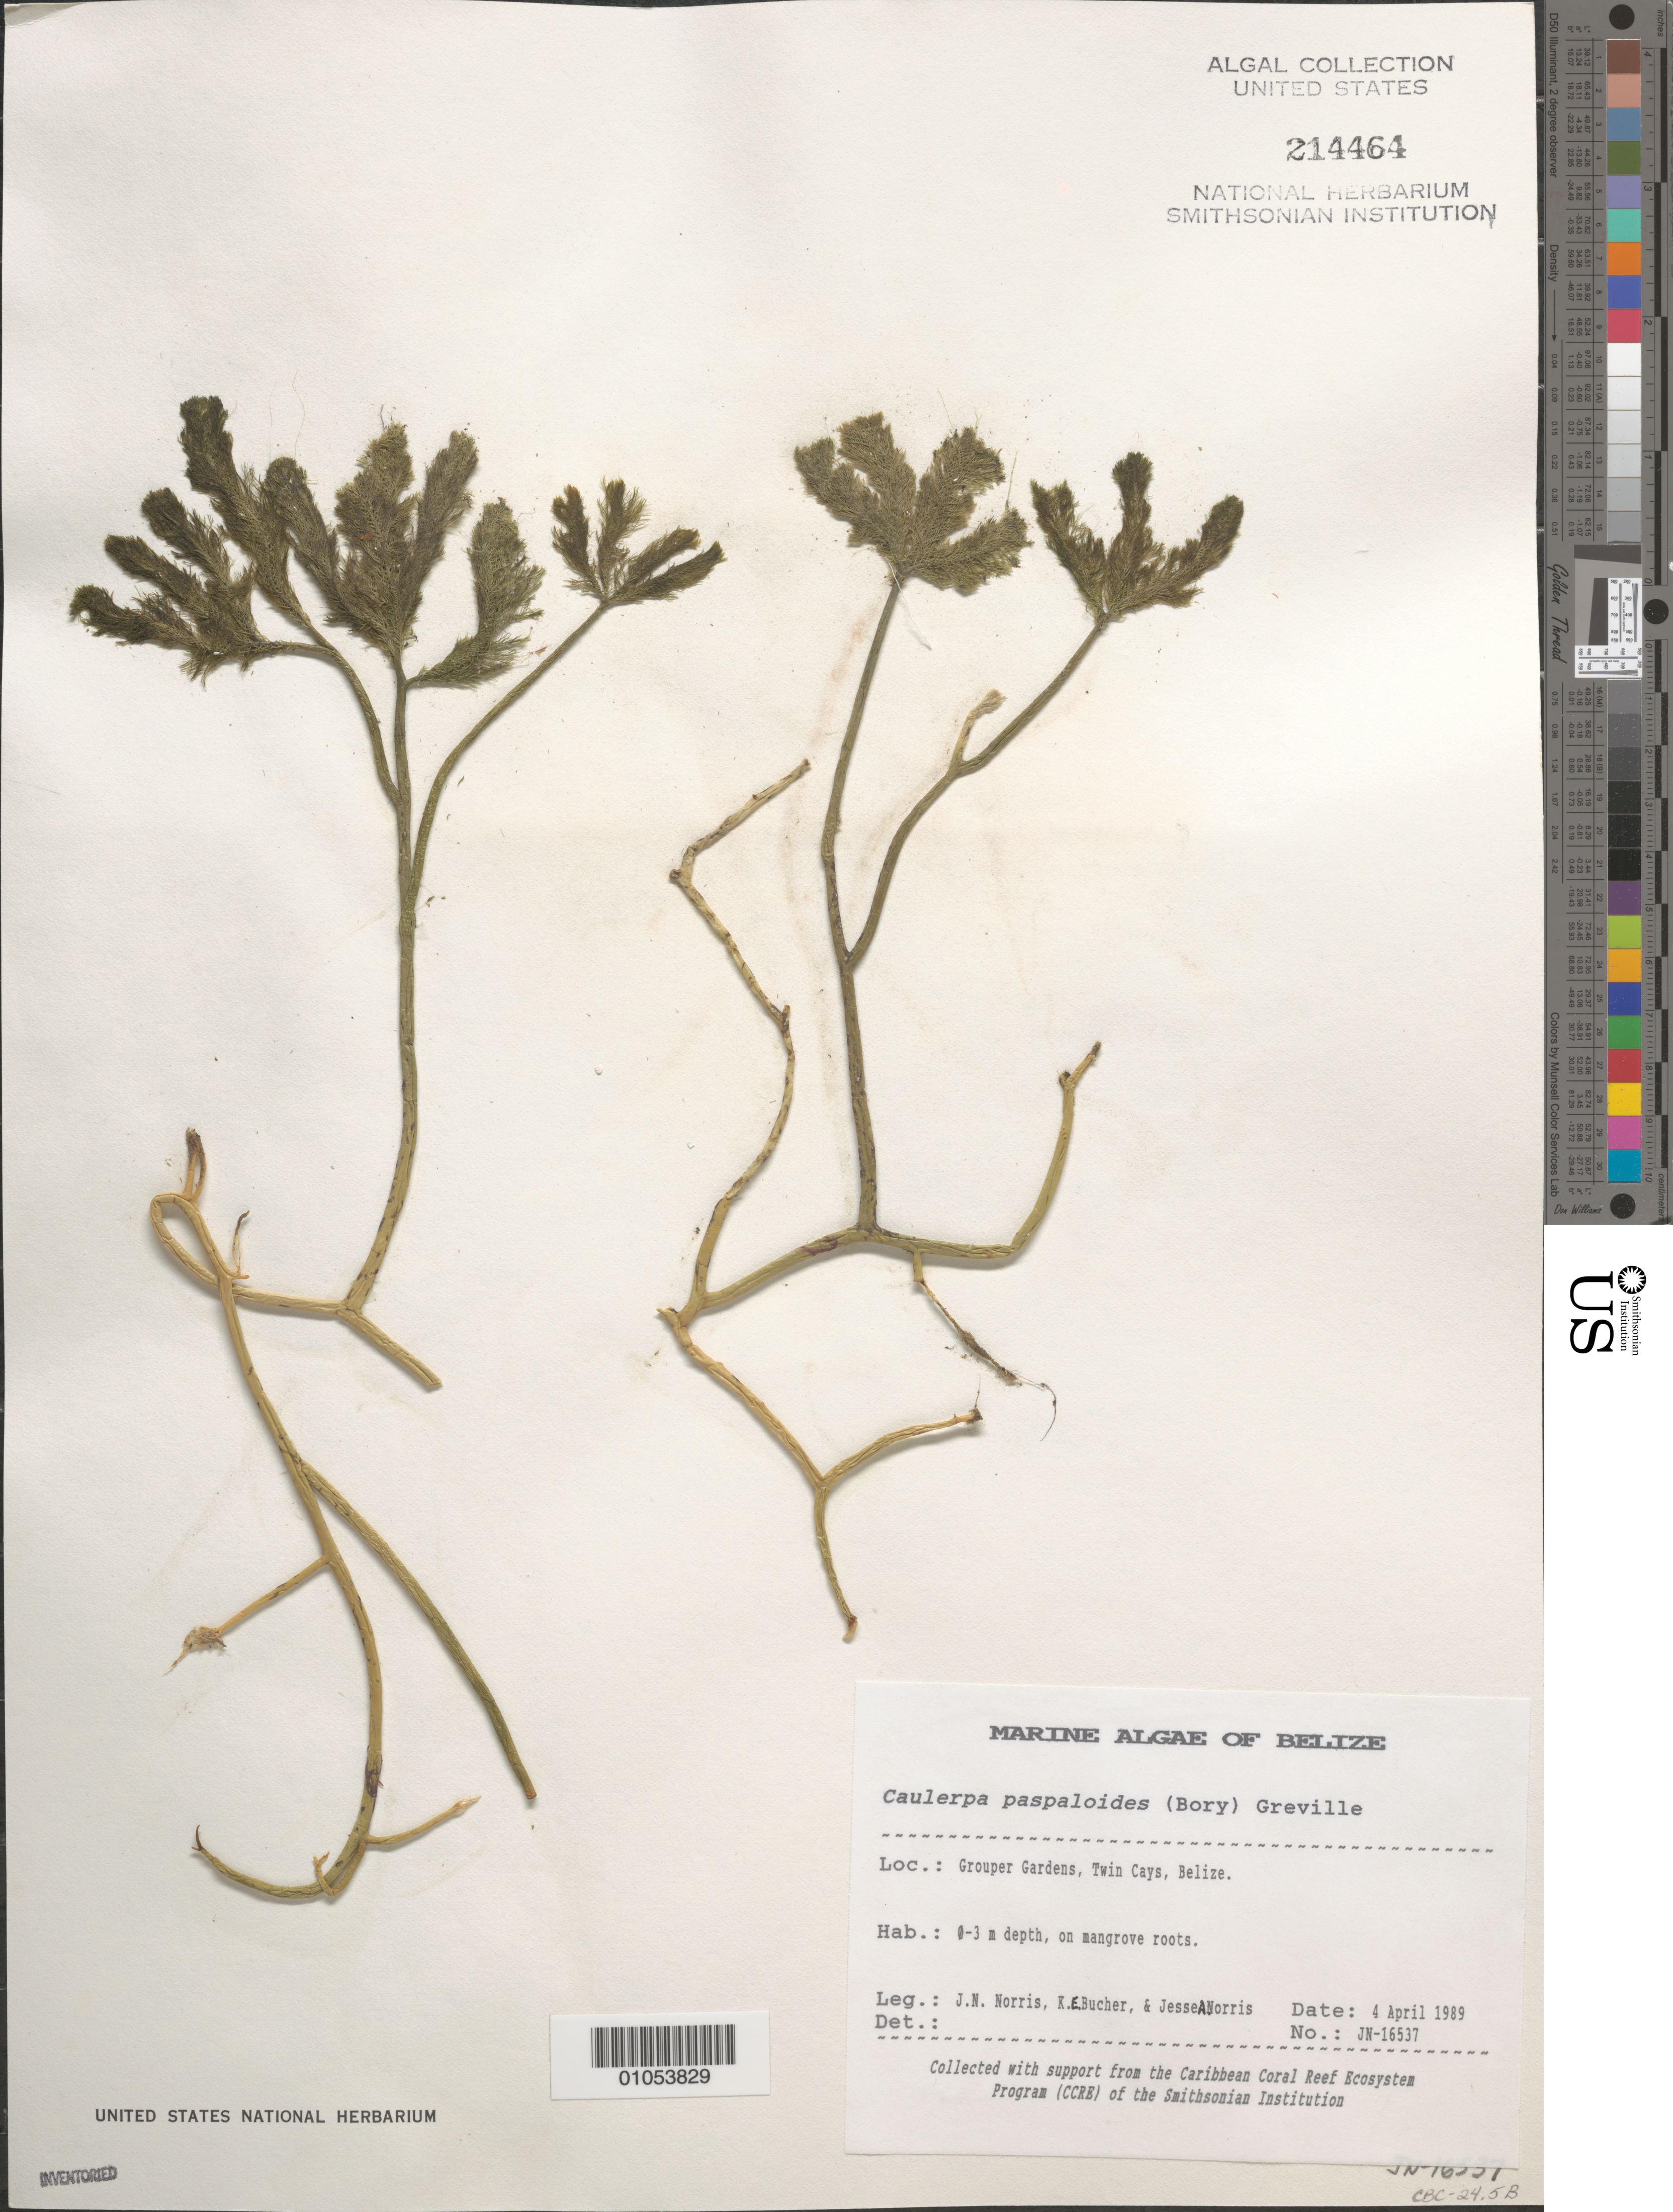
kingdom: Plantae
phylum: Chlorophyta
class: Ulvophyceae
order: Bryopsidales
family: Caulerpaceae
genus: Caulerpa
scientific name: Caulerpa paspaloides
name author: (Bory) Grev.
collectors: J. N. Norris, K. E. Bucher & J. A. Norris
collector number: JN-16537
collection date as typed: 04 Apr 1989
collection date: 1989-04-04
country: Belize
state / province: Stann Creek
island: Twin Cays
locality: Grouper Gardens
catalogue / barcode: US 214464